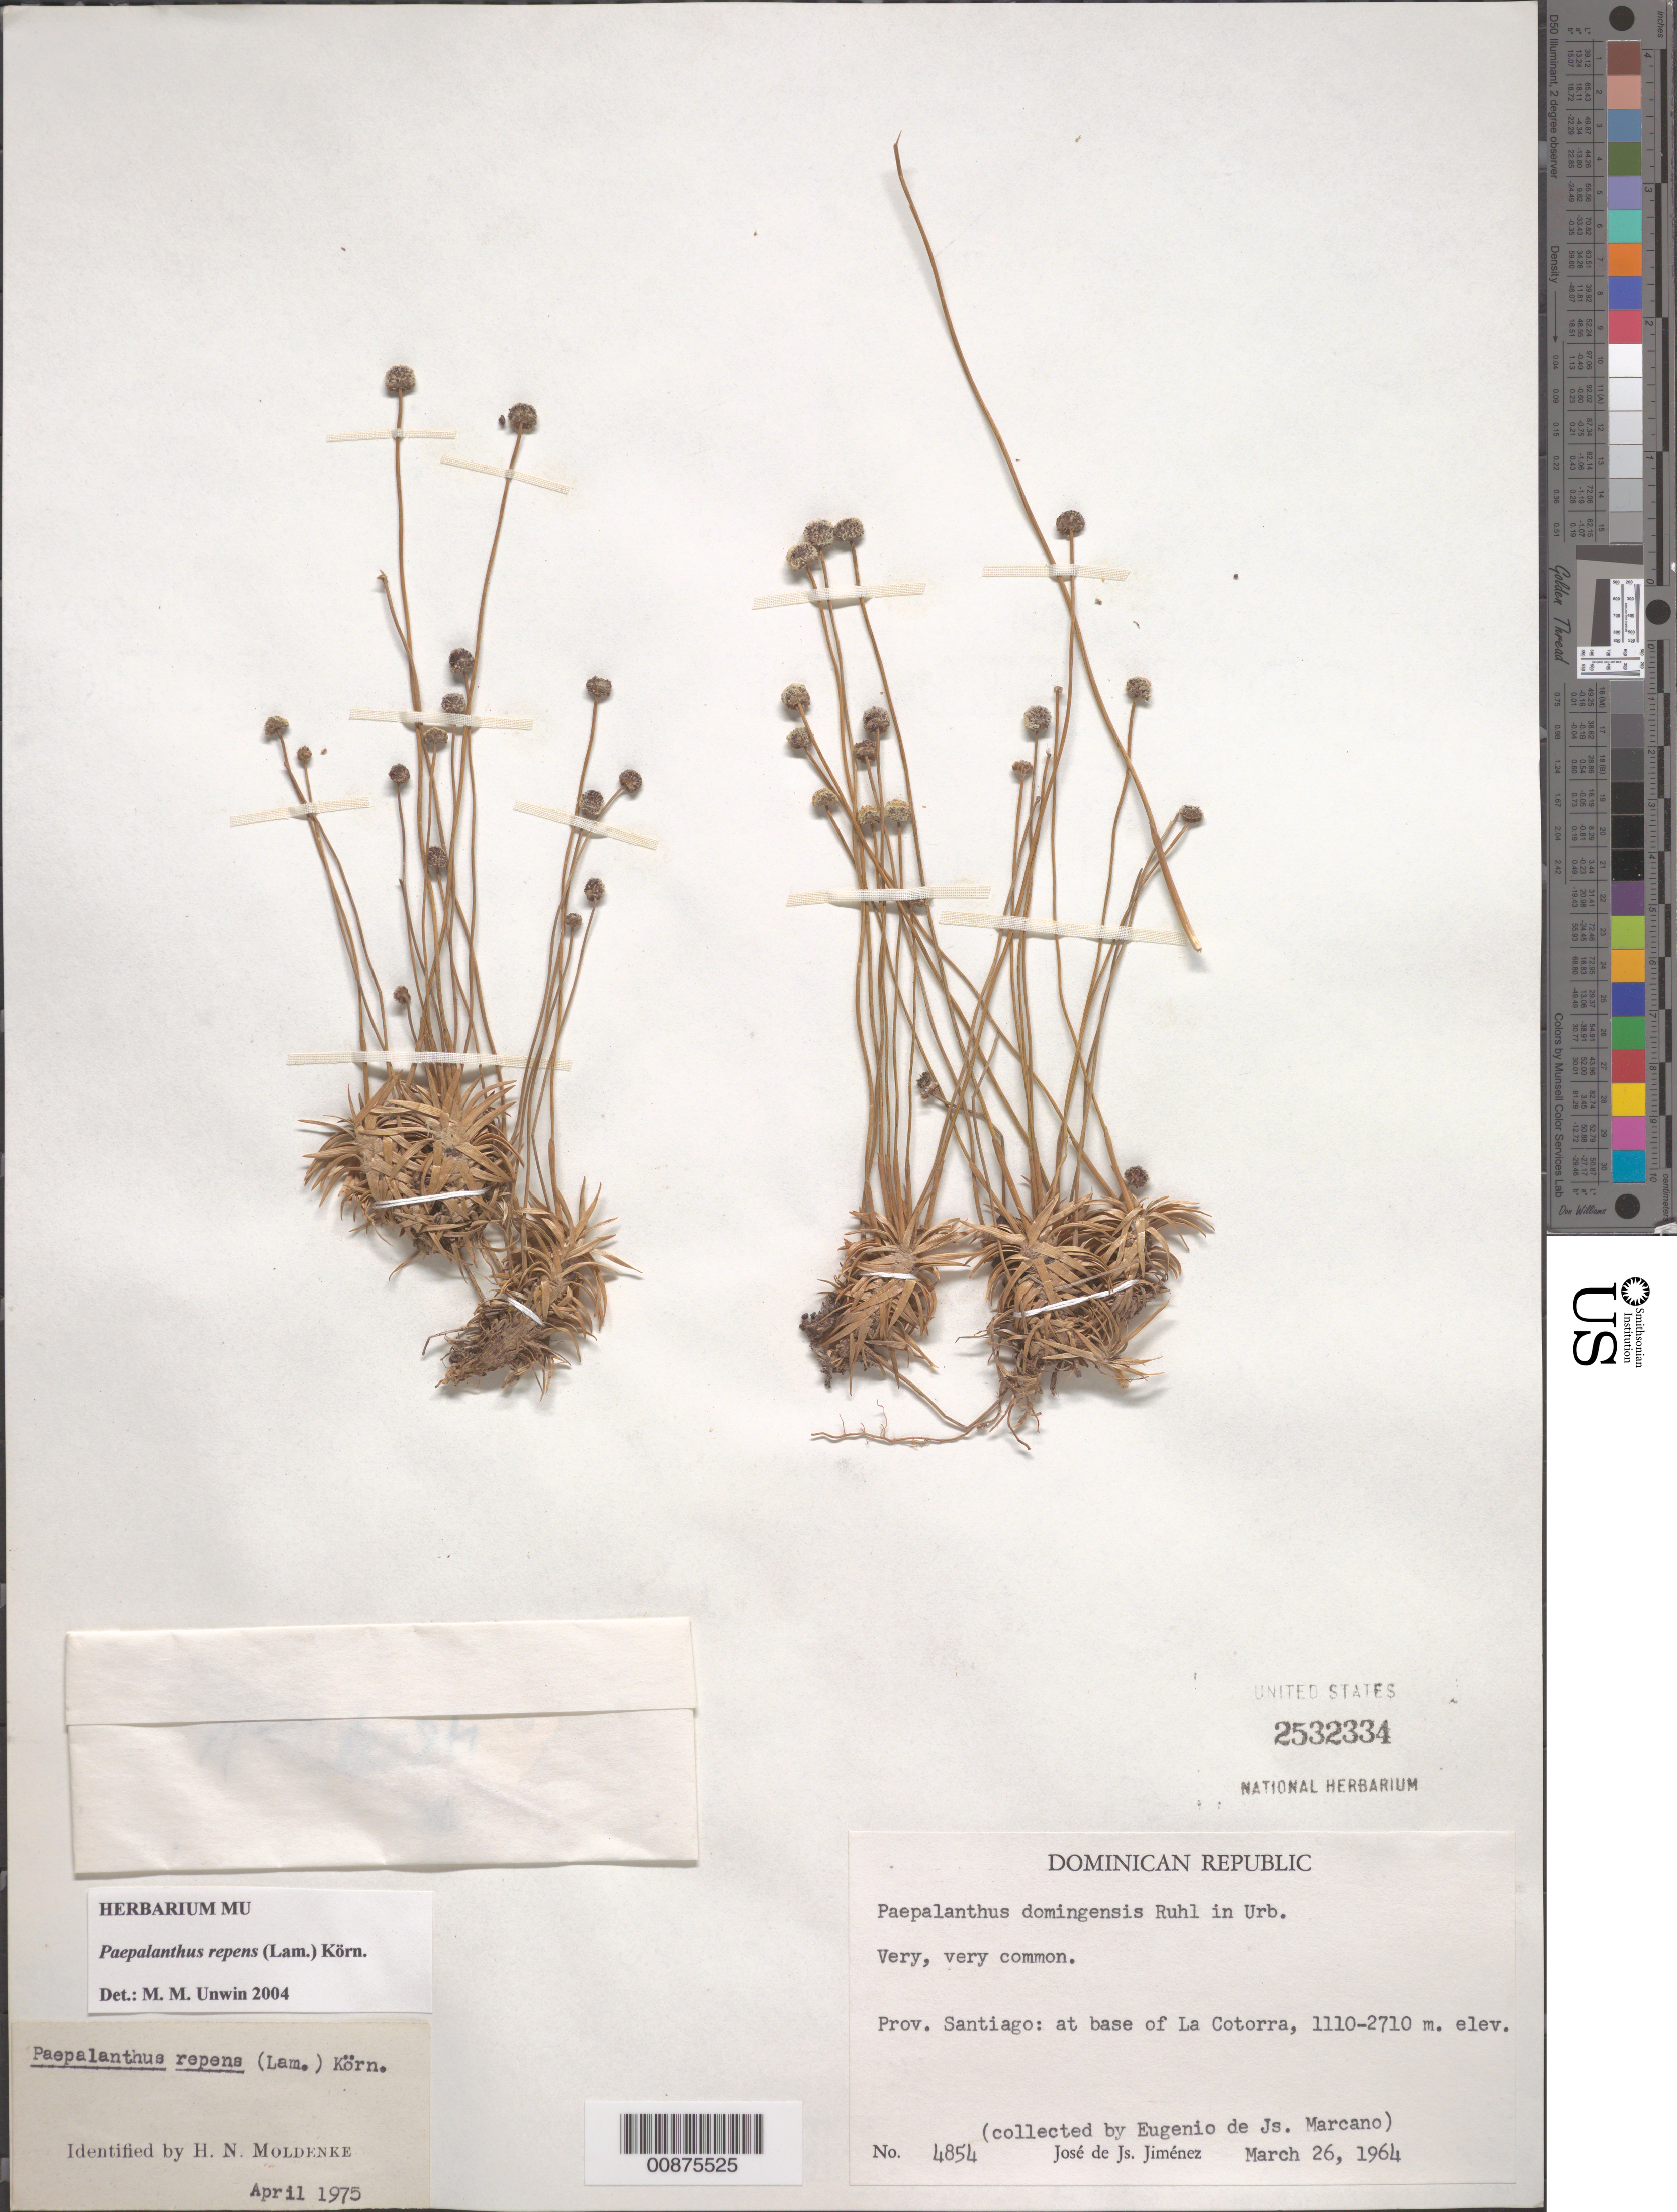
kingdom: Plantae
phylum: Tracheophyta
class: Liliopsida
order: Poales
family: Eriocaulaceae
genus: Paepalanthus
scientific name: Paepalanthus repens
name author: (Lam.) Körn.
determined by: Unwin, M. M.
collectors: E. J. Marcano F. & J. J. Jiménez Almonte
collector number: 4854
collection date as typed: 26 Mar 1964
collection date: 1964-03-26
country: Dominican Republic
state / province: Santiago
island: Hispaniola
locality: At base of La Cotorra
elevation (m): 1110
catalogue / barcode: US 2532334